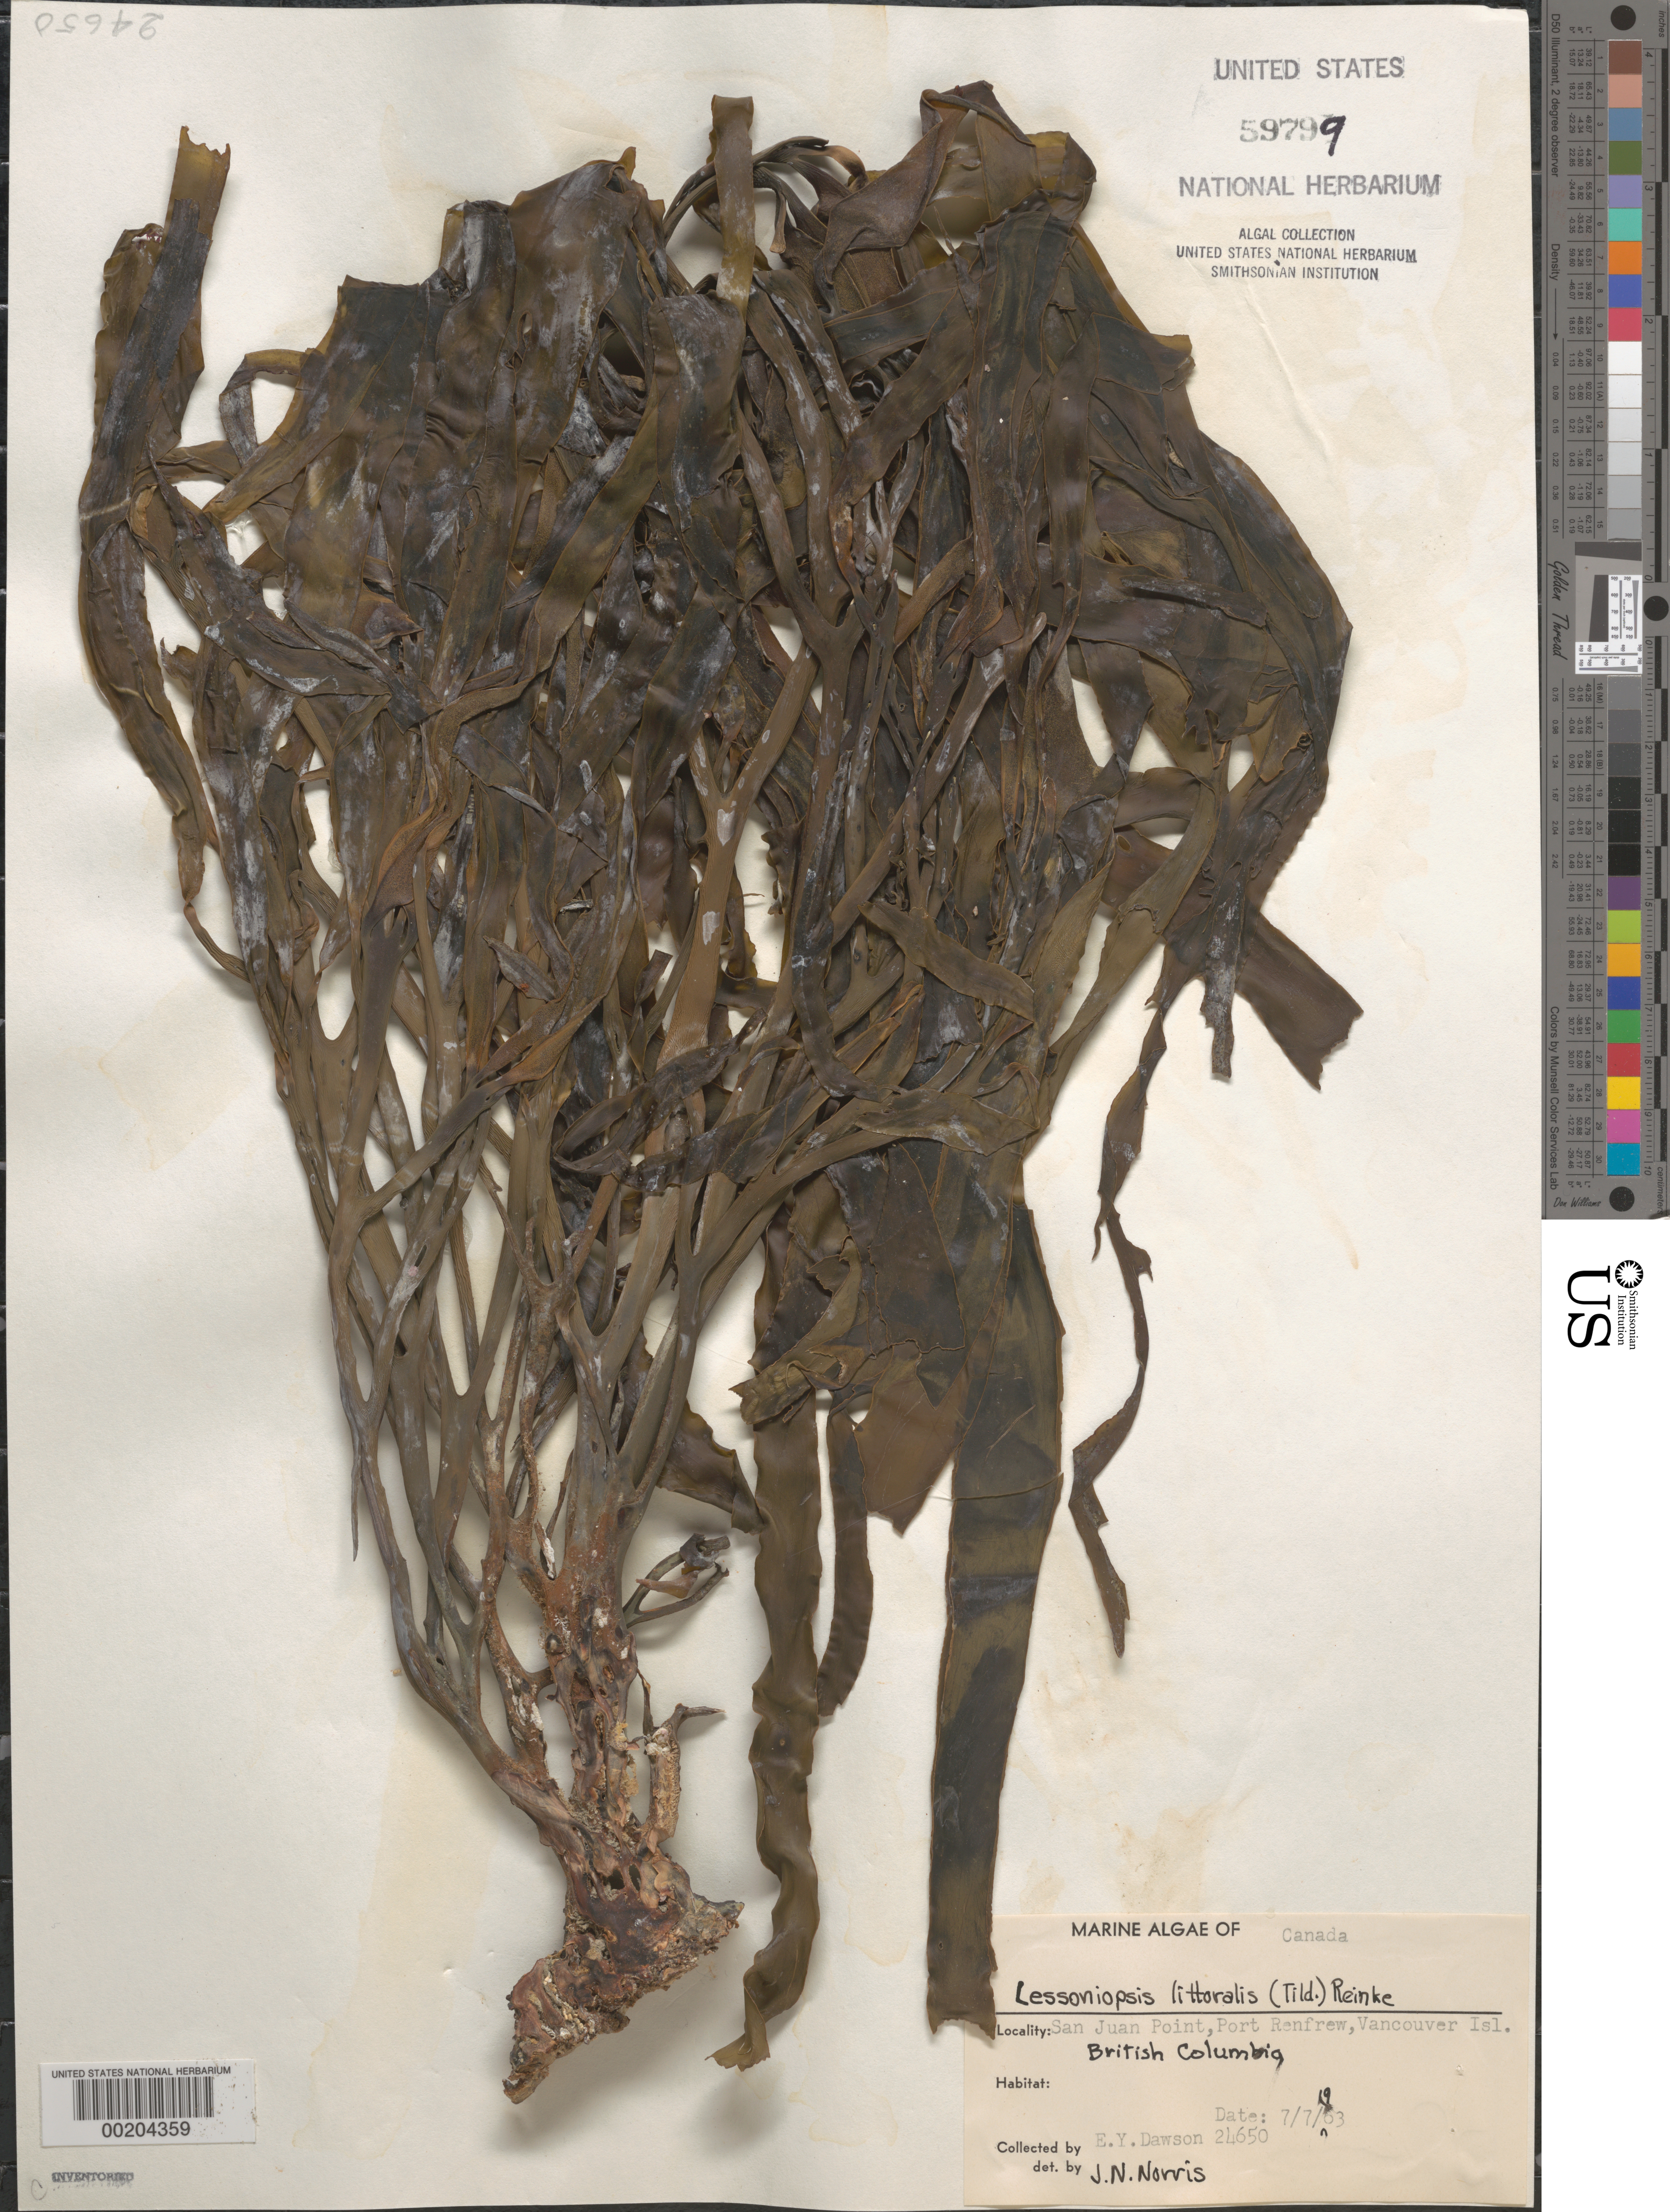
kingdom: Chromista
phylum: Ochrophyta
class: Phaeophyceae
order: Laminariales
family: Alariaceae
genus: Lessoniopsis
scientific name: Lessoniopsis littoralis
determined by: Norris, James N.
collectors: E. Y. Dawson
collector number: EYD 24650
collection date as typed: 07 Jul 1963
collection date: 1963-07-07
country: Canada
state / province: British Columbia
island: Vancouver Island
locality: San Juan Point, Port Renfrew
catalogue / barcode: US 59799